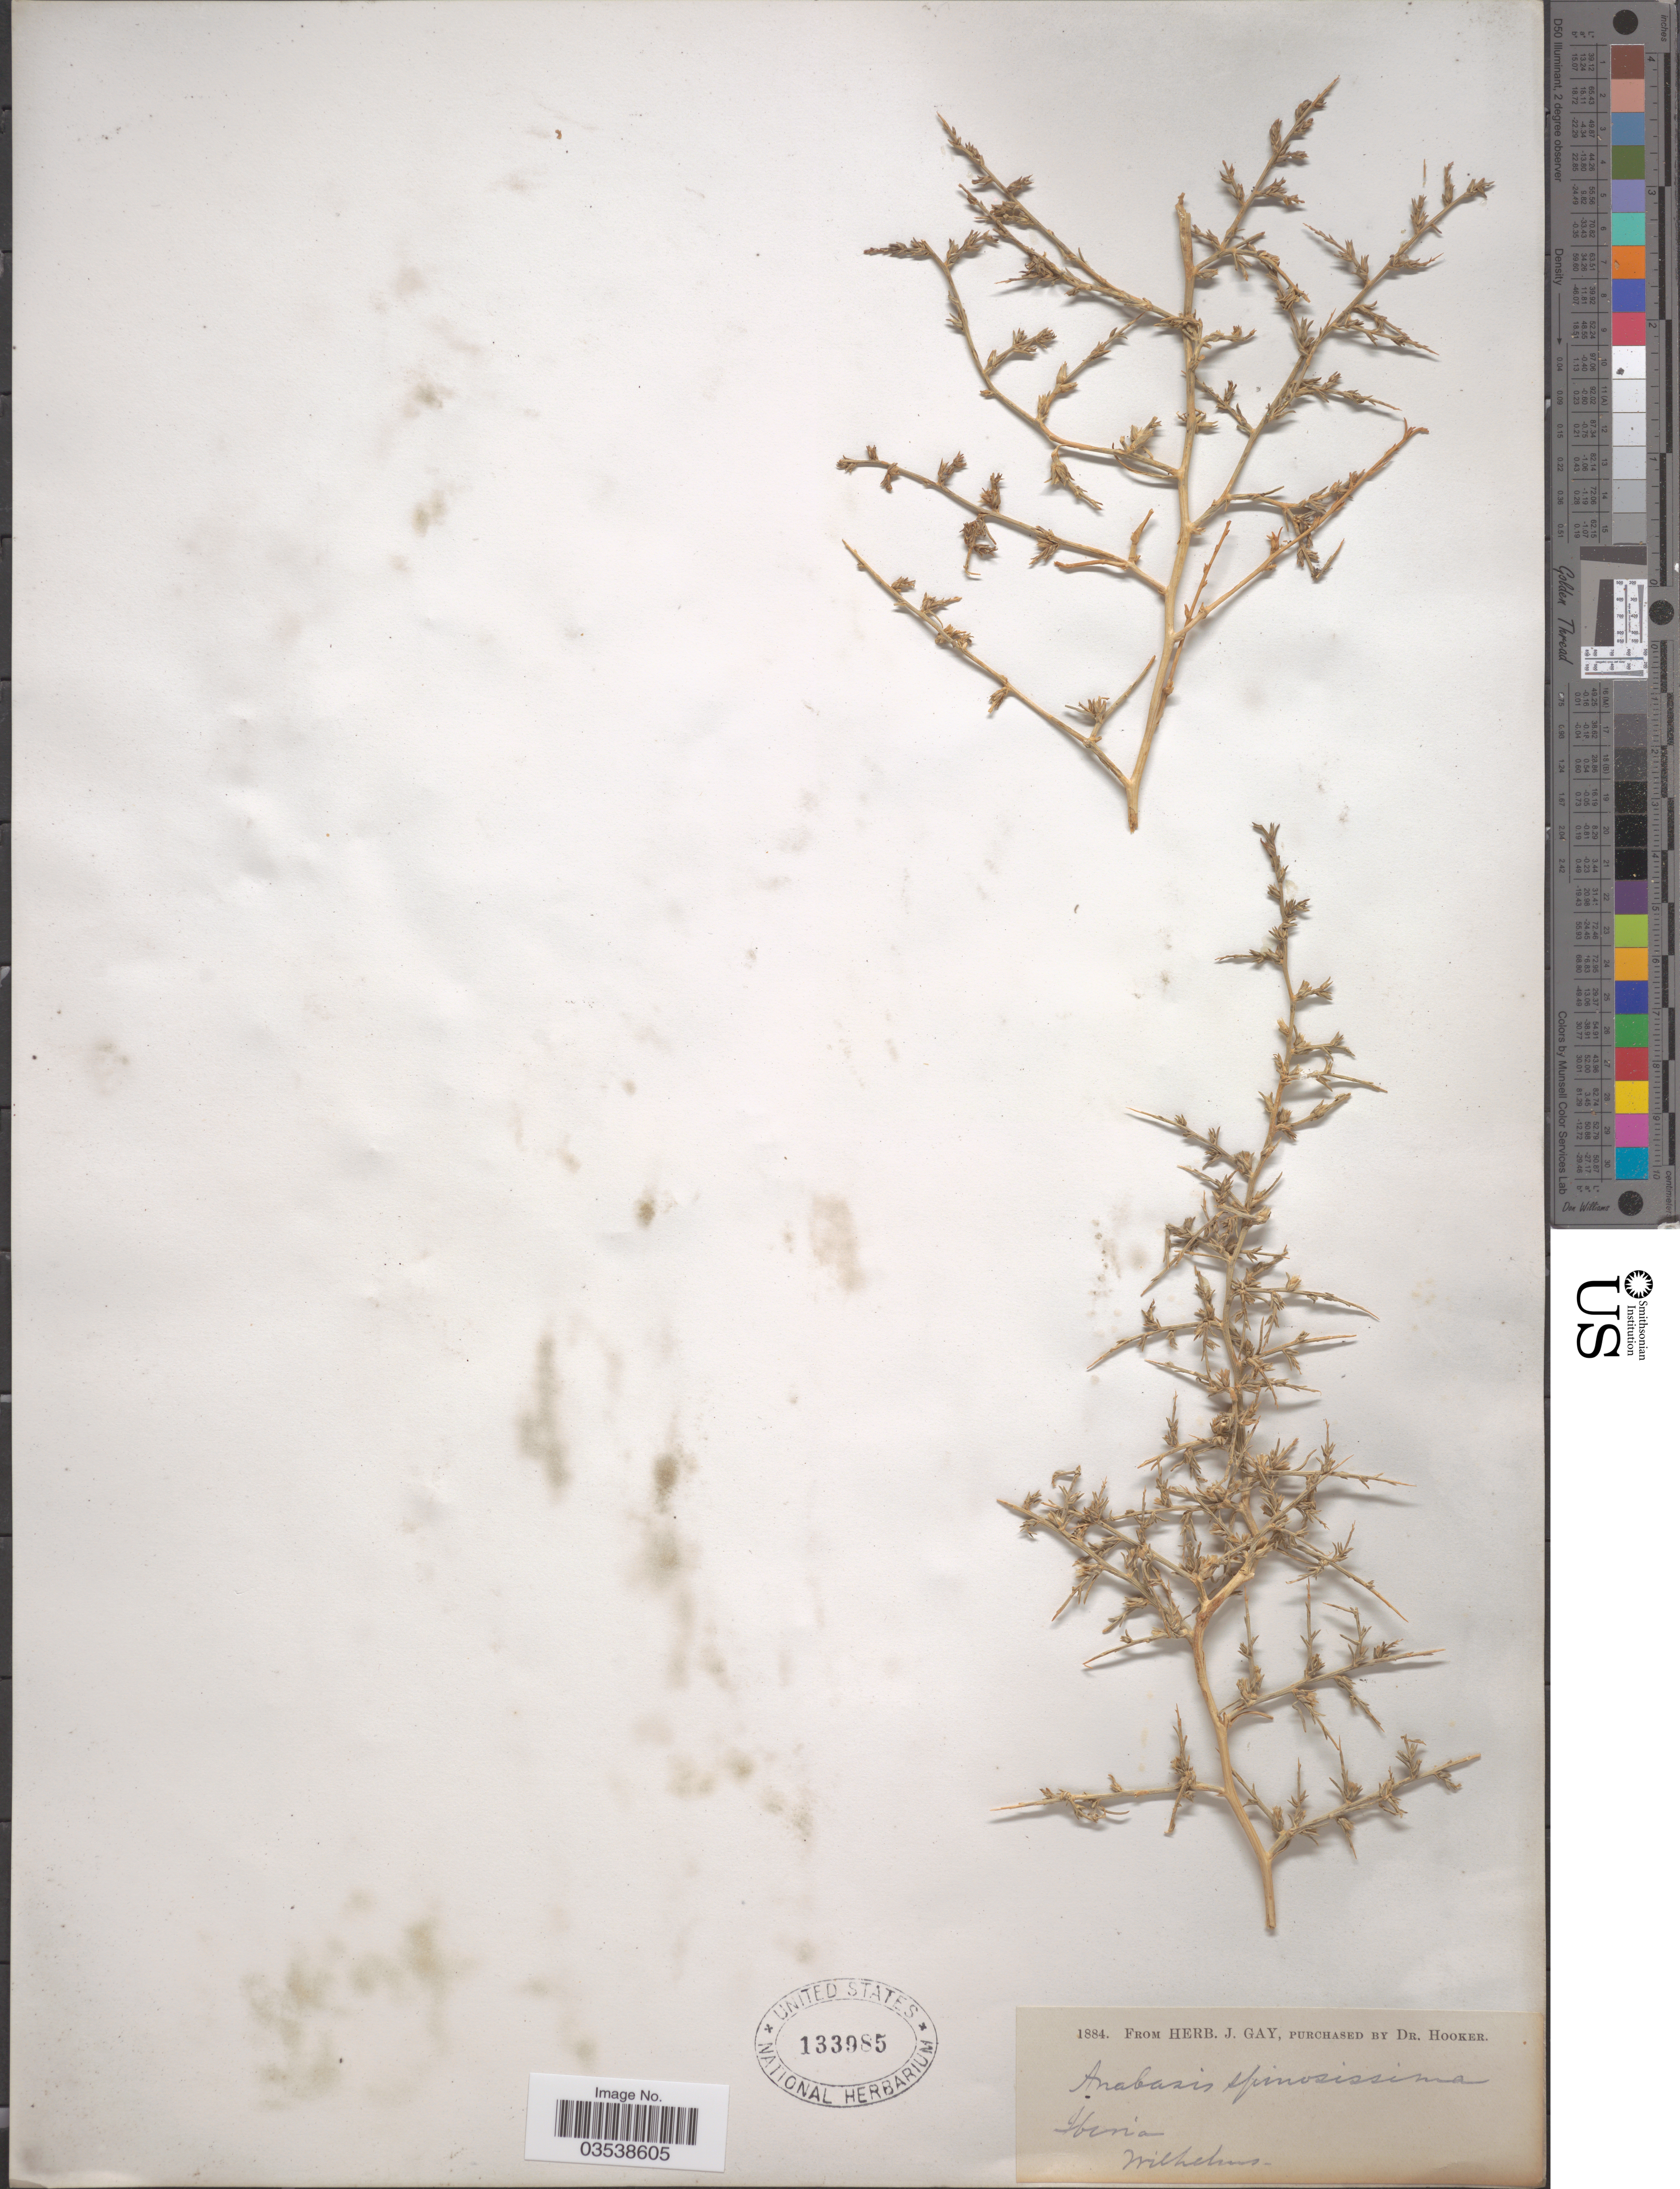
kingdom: Plantae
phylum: Tracheophyta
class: Magnoliopsida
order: Caryophyllales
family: Amaranthaceae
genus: Anabasis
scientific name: Anabasis spinosissima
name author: L.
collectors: C. Wilhelms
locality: Iberia.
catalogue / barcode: US 133985